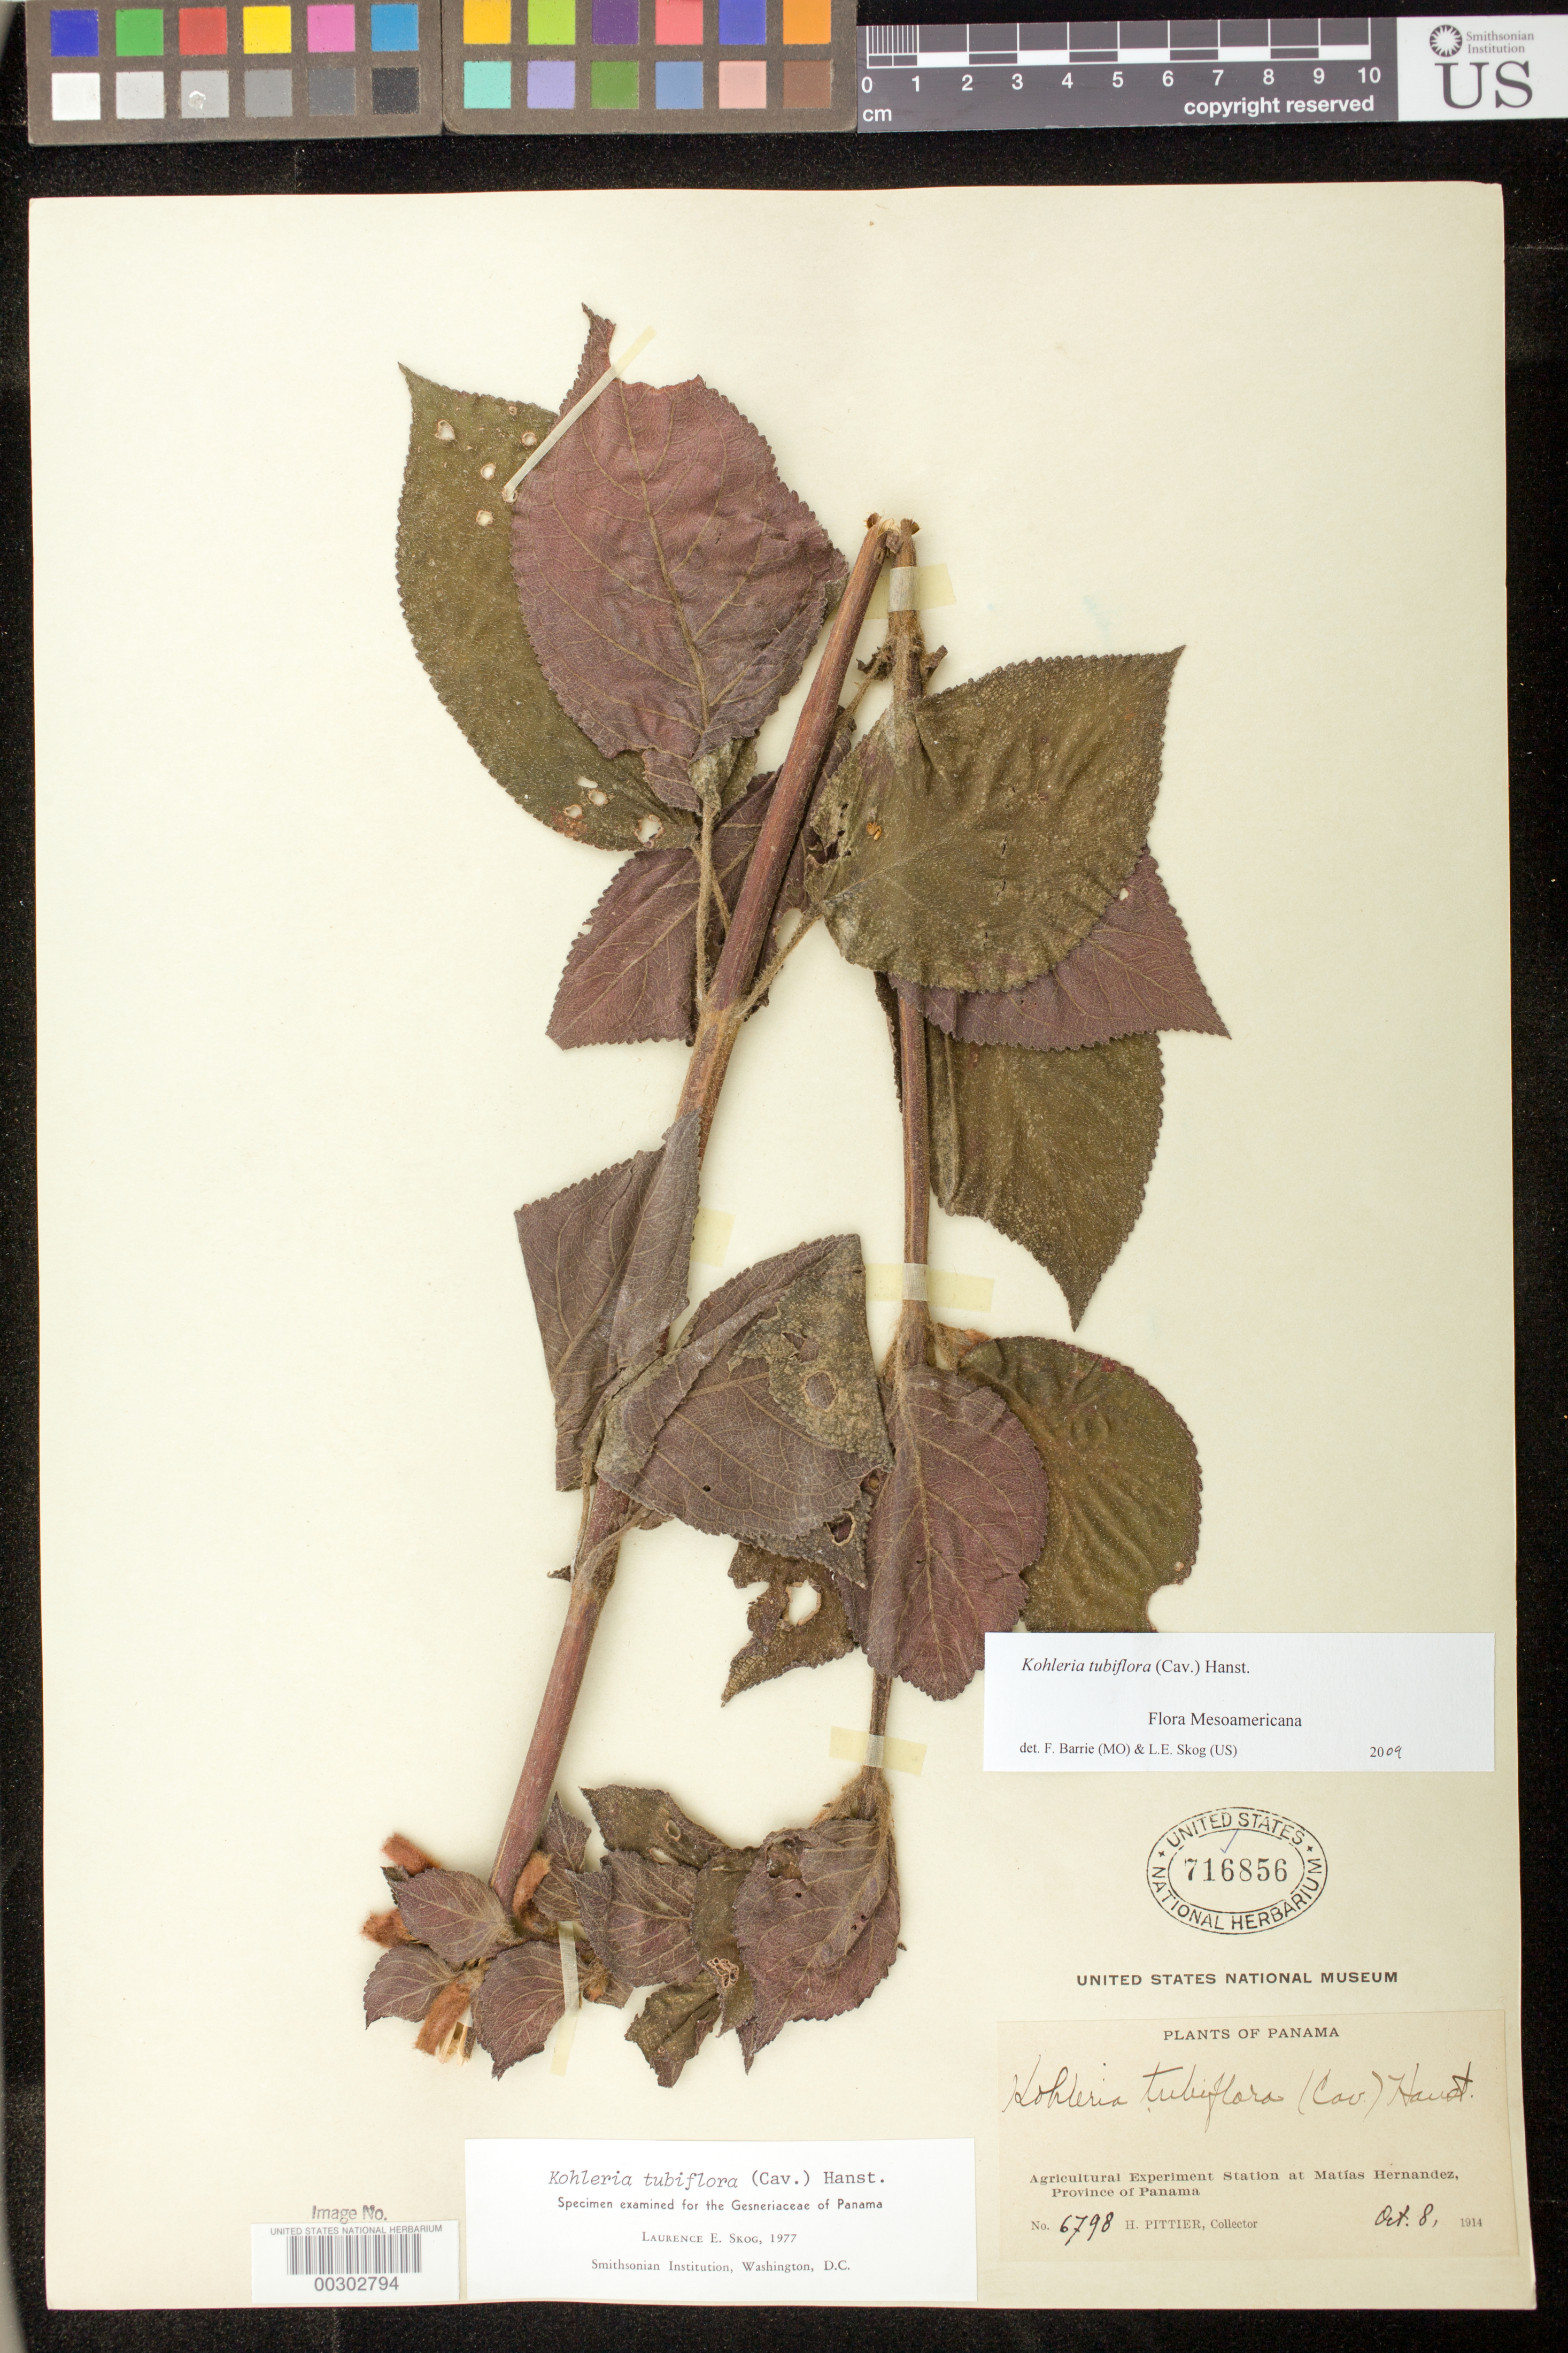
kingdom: Plantae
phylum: Tracheophyta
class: Magnoliopsida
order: Lamiales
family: Gesneriaceae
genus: Kohleria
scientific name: Kohleria tubiflora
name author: (Cav.) Hanst.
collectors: H. F. Pittier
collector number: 6798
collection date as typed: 08 Oct 1914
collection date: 1914-10-08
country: Panama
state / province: Panamá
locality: Agricultural Experiment Station at Matias Hernandez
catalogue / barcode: US 716856